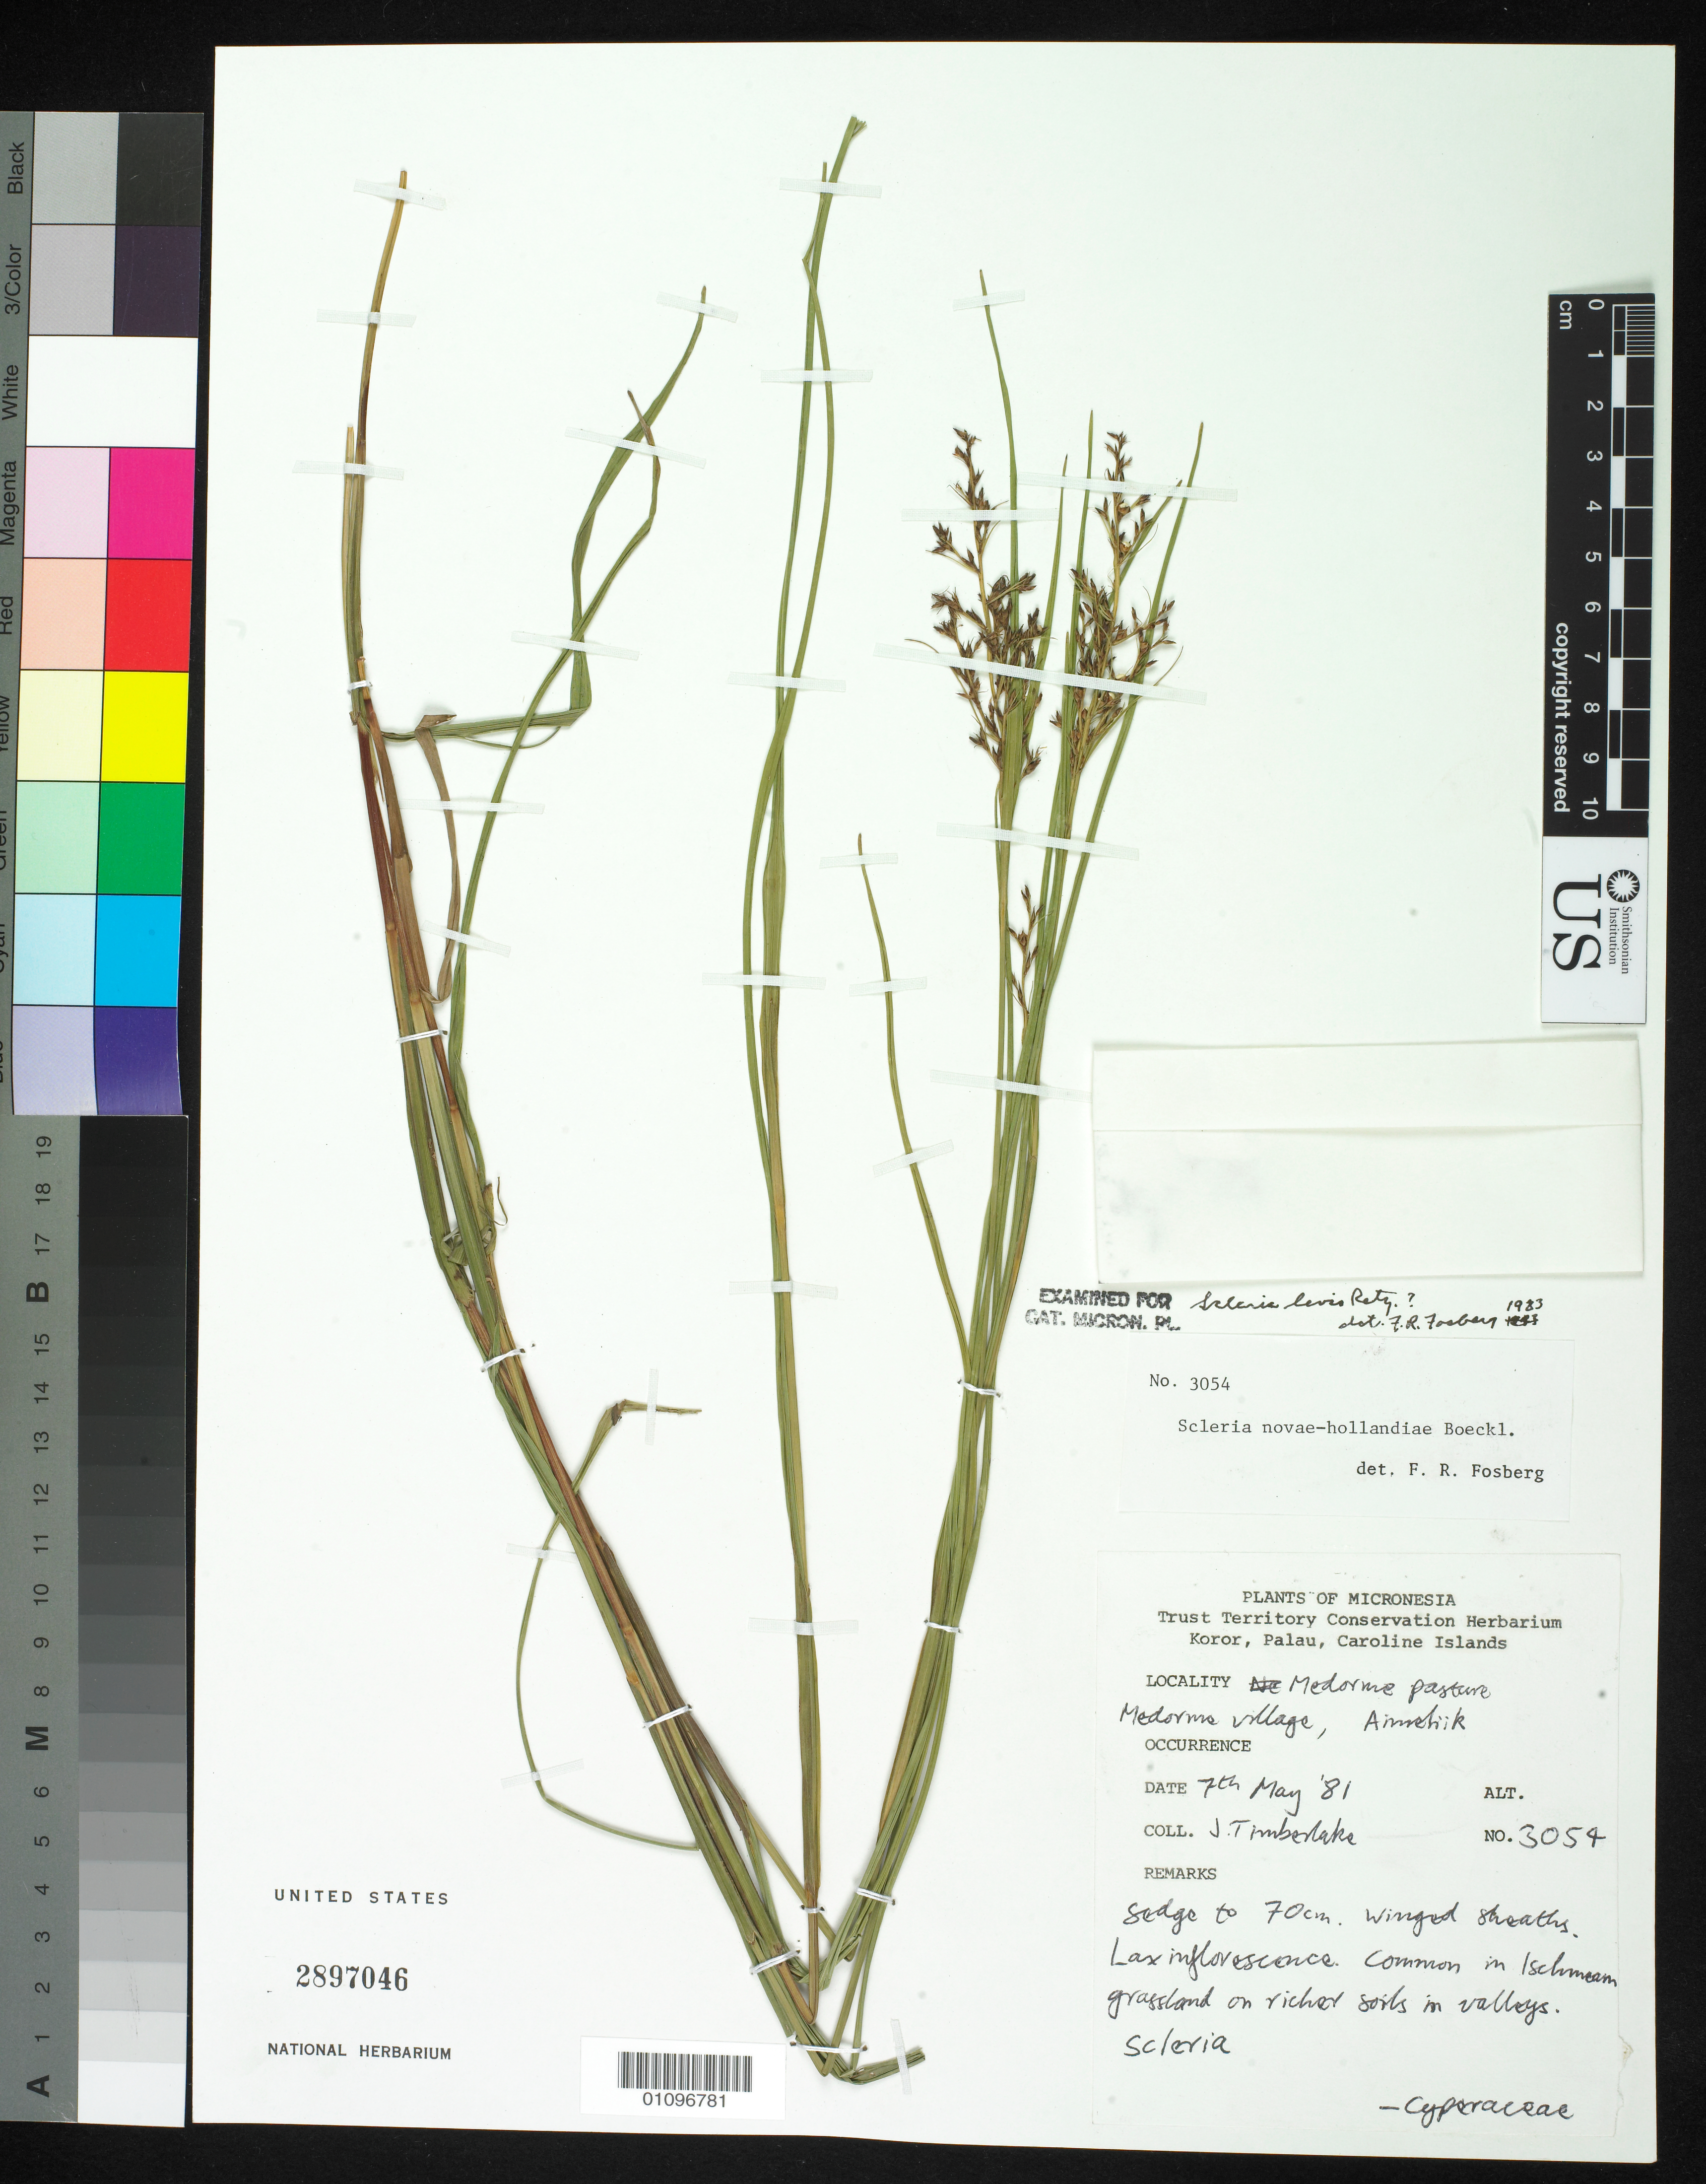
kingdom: Plantae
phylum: Tracheophyta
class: Liliopsida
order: Poales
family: Cyperaceae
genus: Scleria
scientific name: Scleria levis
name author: Retz.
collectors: J. Timberlake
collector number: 3054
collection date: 1981-05-07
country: Palau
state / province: Koror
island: Oreor (Koror)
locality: Medorme pasture, Medorme village, Aimeliik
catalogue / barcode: US 2897046